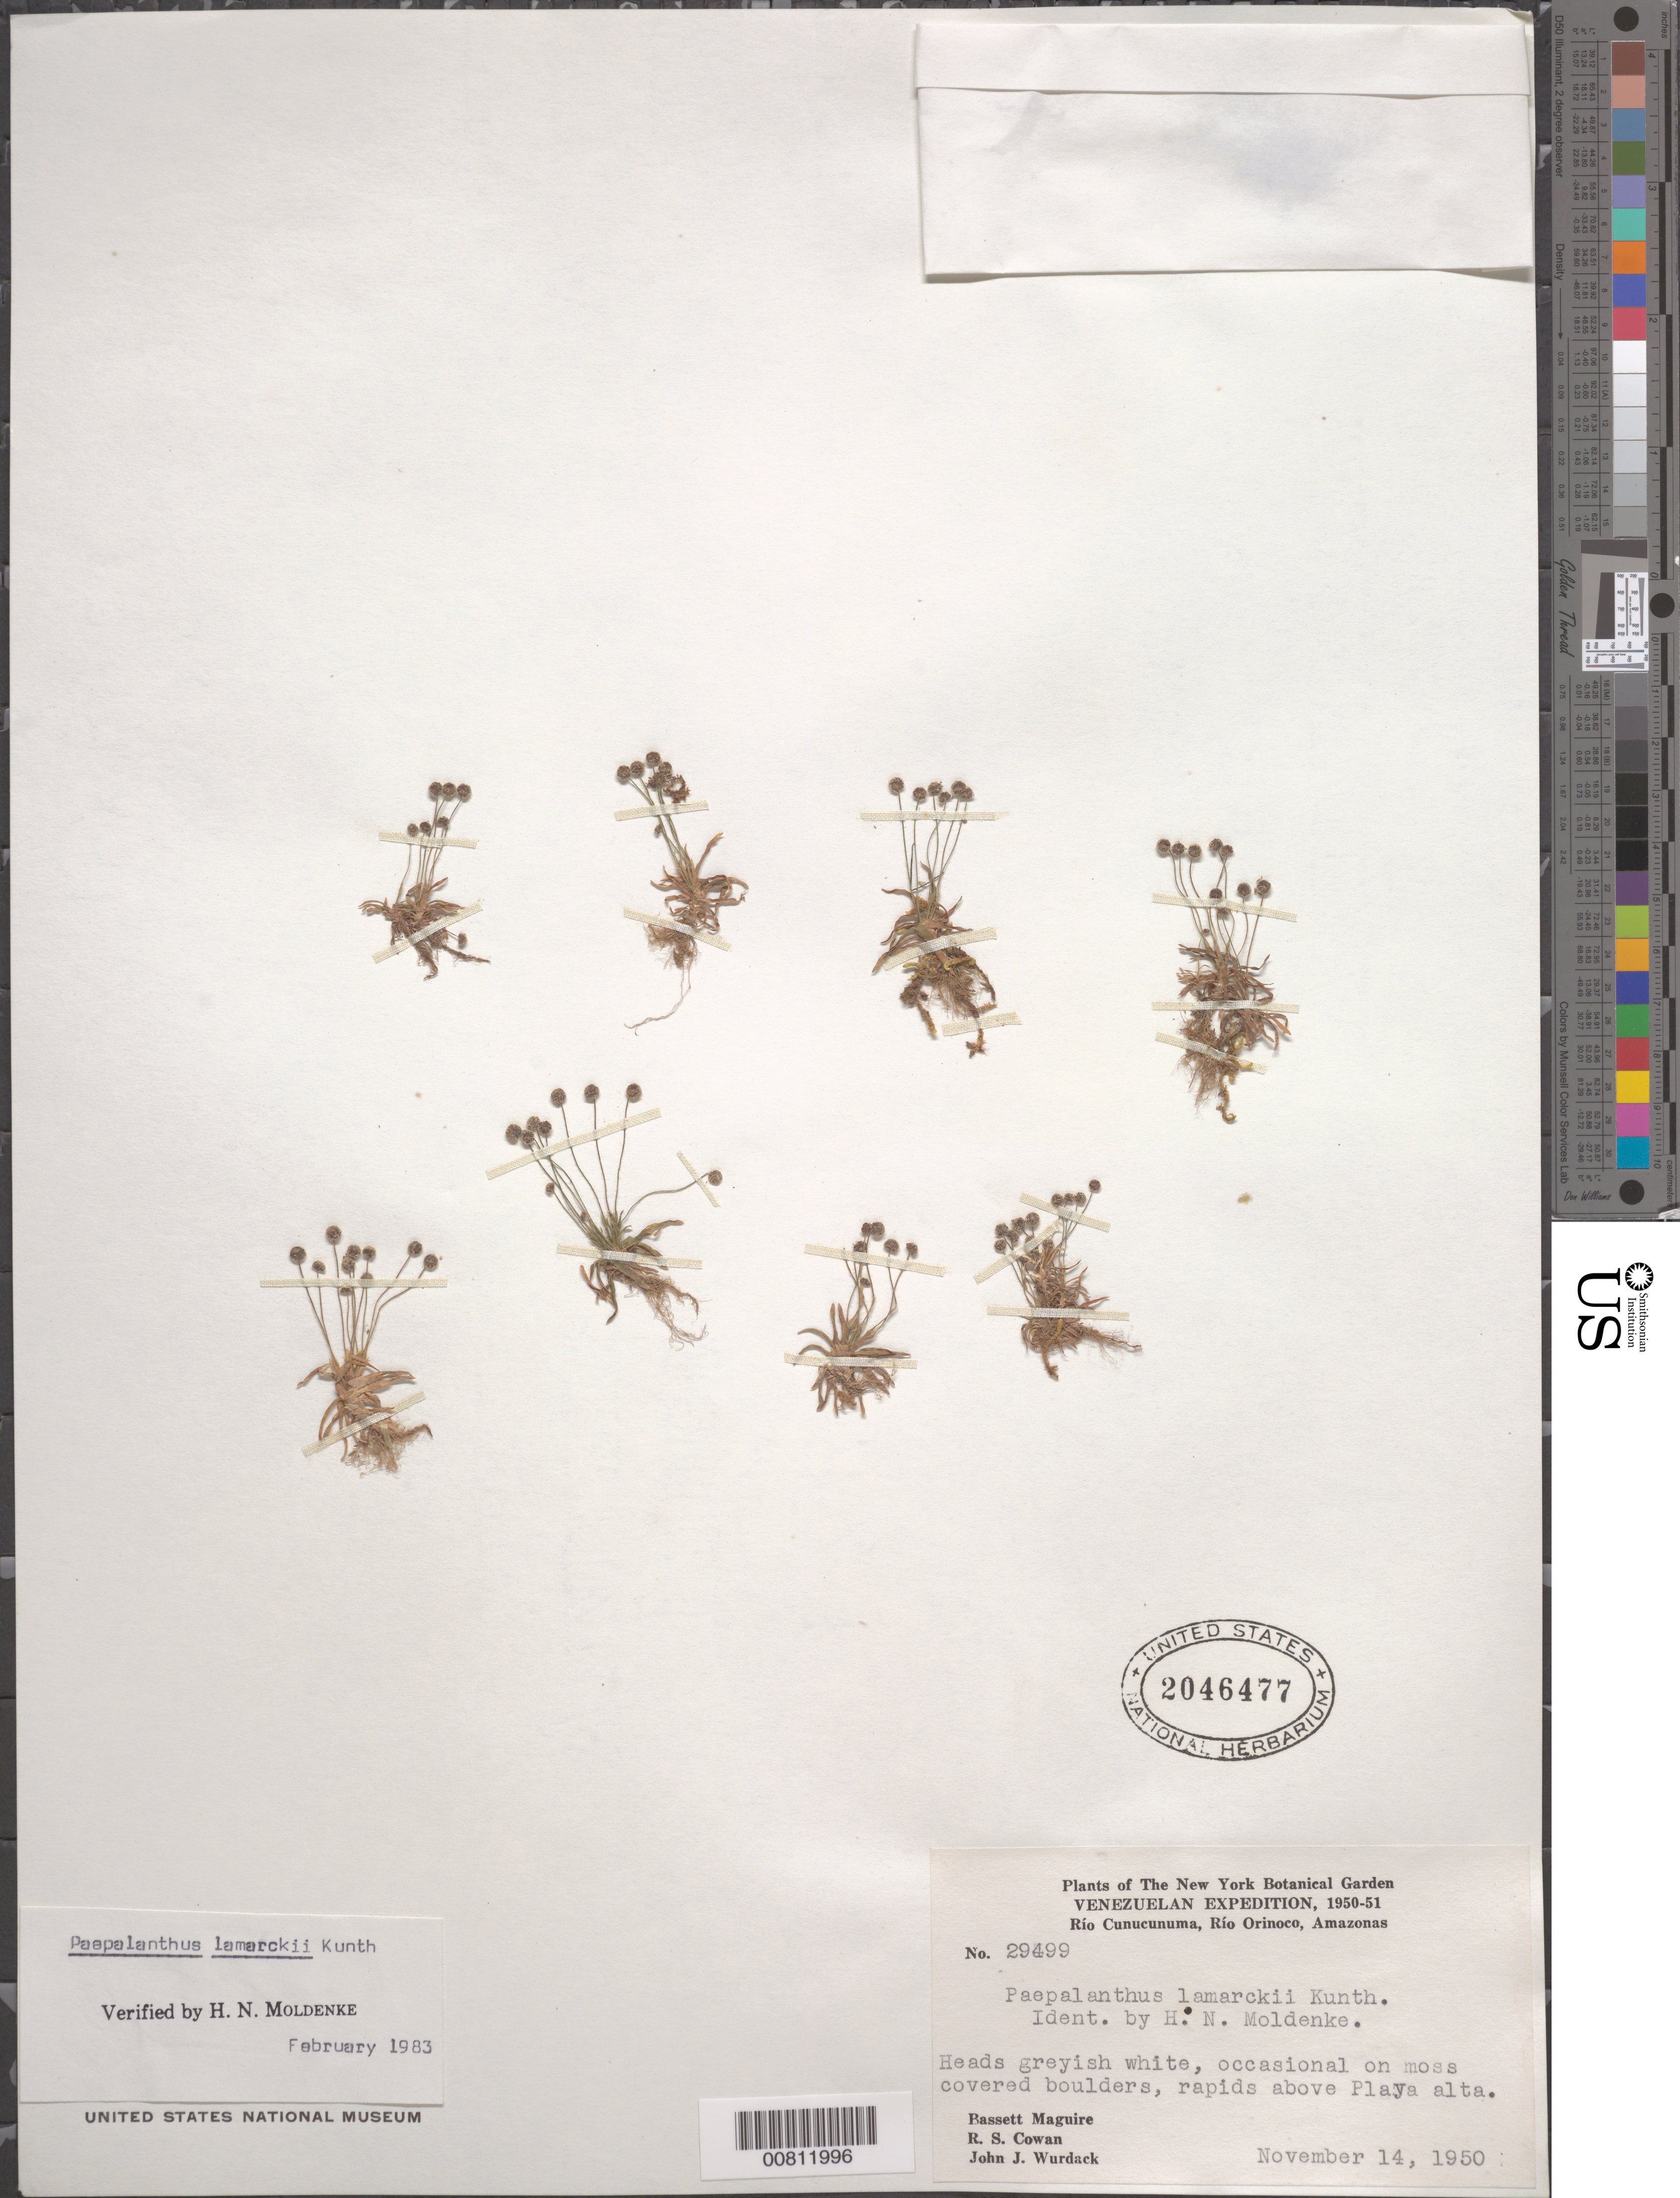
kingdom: Plantae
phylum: Tracheophyta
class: Liliopsida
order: Poales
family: Eriocaulaceae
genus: Paepalanthus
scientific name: Paepalanthus lamarckii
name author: Kunth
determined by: Moldenke, H. N.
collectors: B. Maguire, R. S. Cowan & J. J. Wurdack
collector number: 29499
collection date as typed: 14-Nov-50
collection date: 1950-11-14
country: Venezuela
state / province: Amazonas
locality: Río Cunucunuma, Río Orinoco, above Playa Alta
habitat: Moss covered boulders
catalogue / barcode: US 2046477